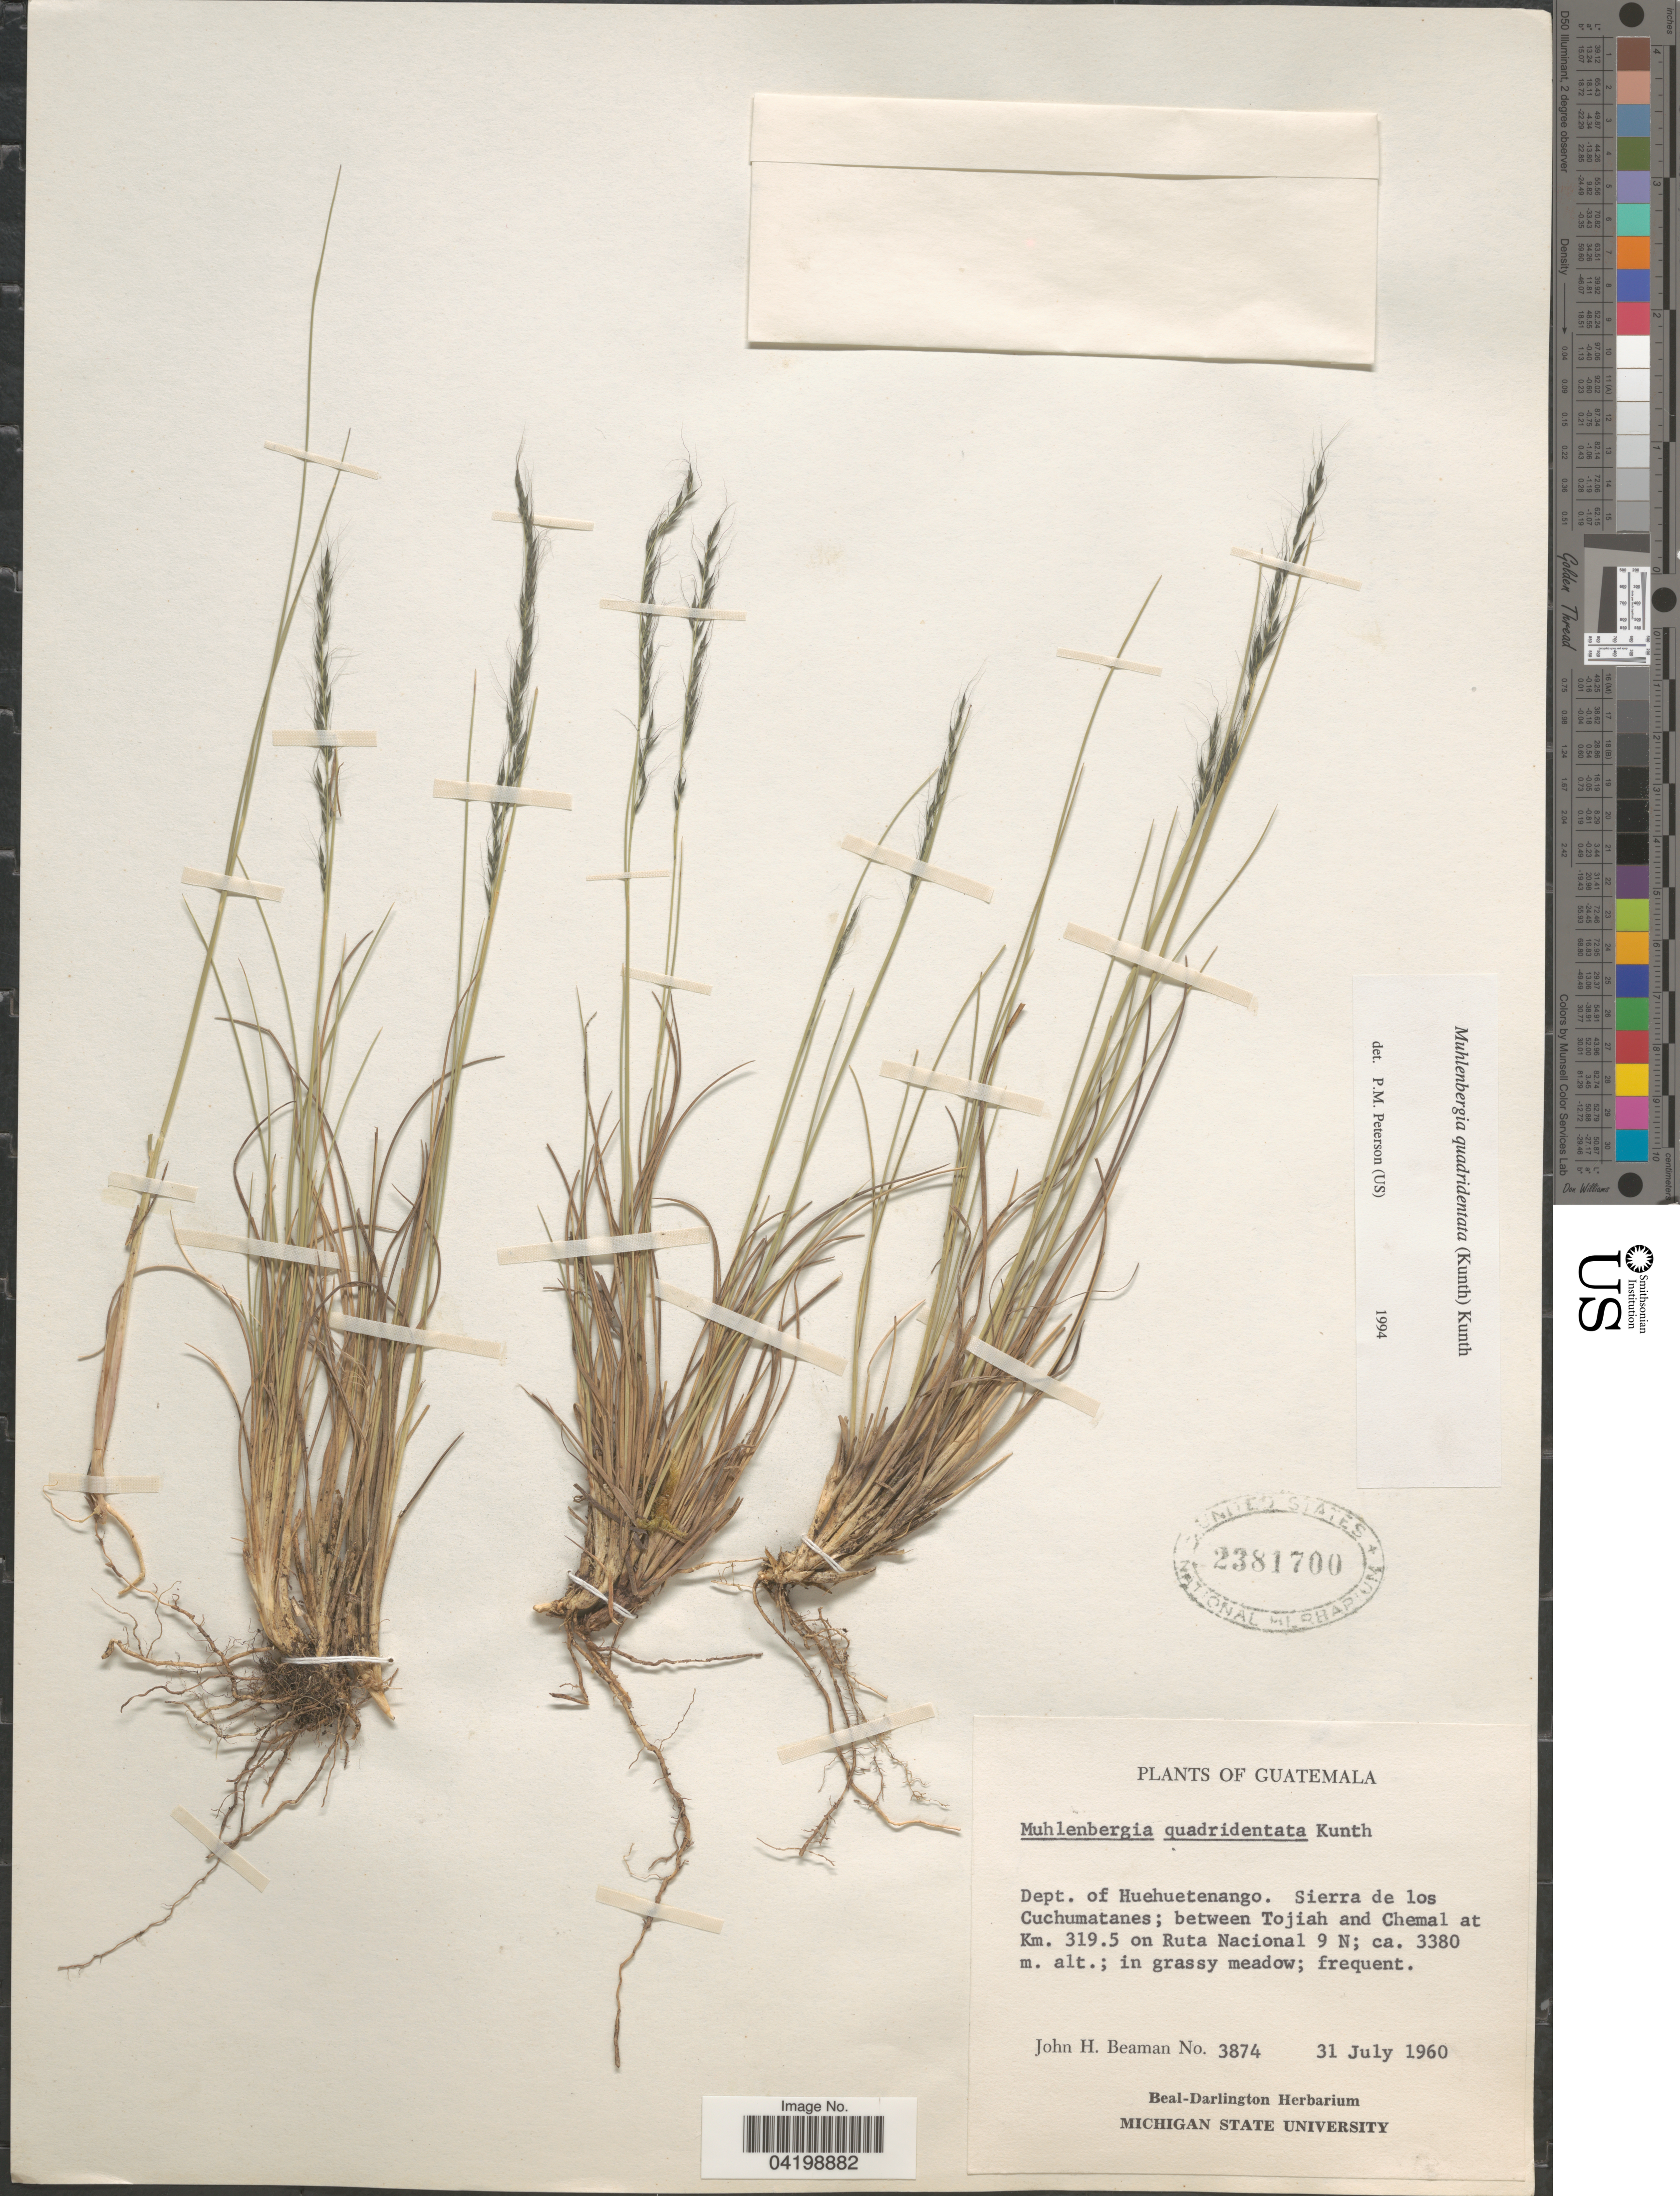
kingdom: Plantae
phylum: Tracheophyta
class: Liliopsida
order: Poales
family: Poaceae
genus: Muhlenbergia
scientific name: Muhlenbergia quadridentata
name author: (Kunth) Trin.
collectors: J. H. Beaman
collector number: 3874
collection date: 1960-07-31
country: Guatemala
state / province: Huehuetenango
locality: Dept. of Huehuetenango. Sierra de los Cuchumatanes; between Tojiah and Chemal at Km. 319.5 on Ruta Nacional 9 N.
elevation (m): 3380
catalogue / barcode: US 2381700